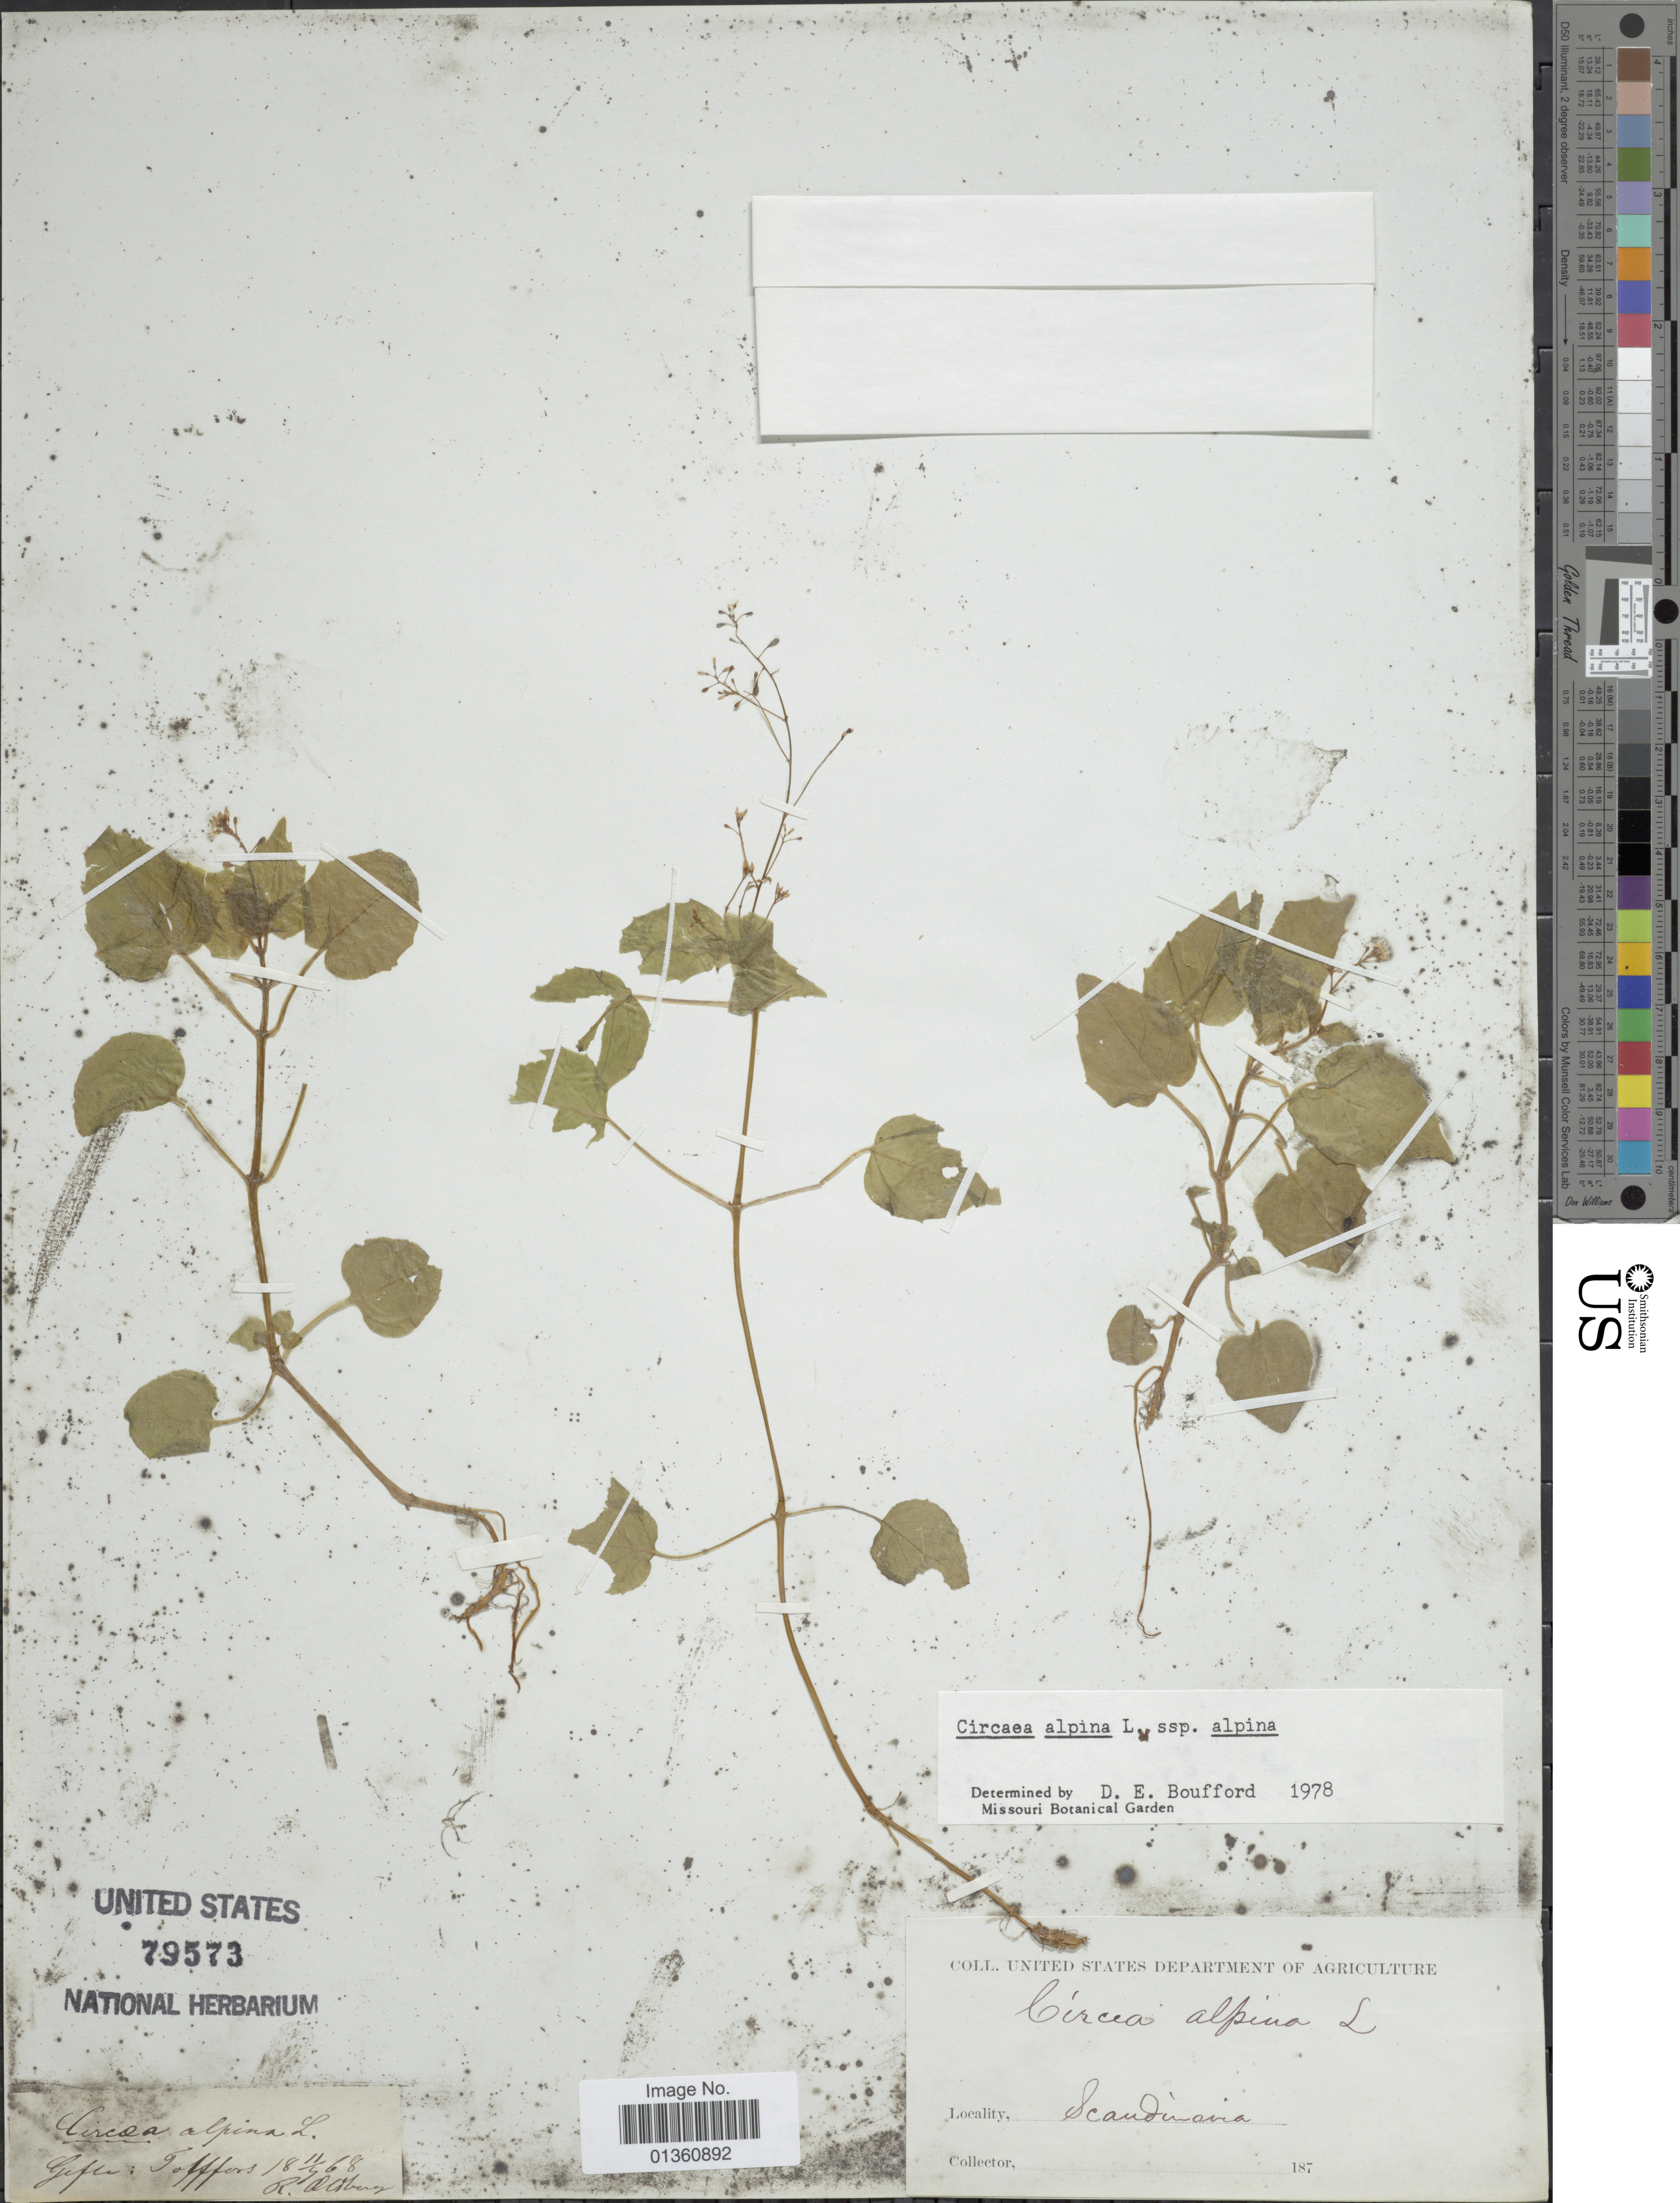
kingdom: Plantae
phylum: Tracheophyta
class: Magnoliopsida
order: Myrtales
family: Onagraceae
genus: Circaea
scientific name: Circaea alpina subsp. alpina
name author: L.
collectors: R. Oldberg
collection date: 1868-07-11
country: Sweden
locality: Gefle: Tolgfors, Scandinavia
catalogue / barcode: US 79573